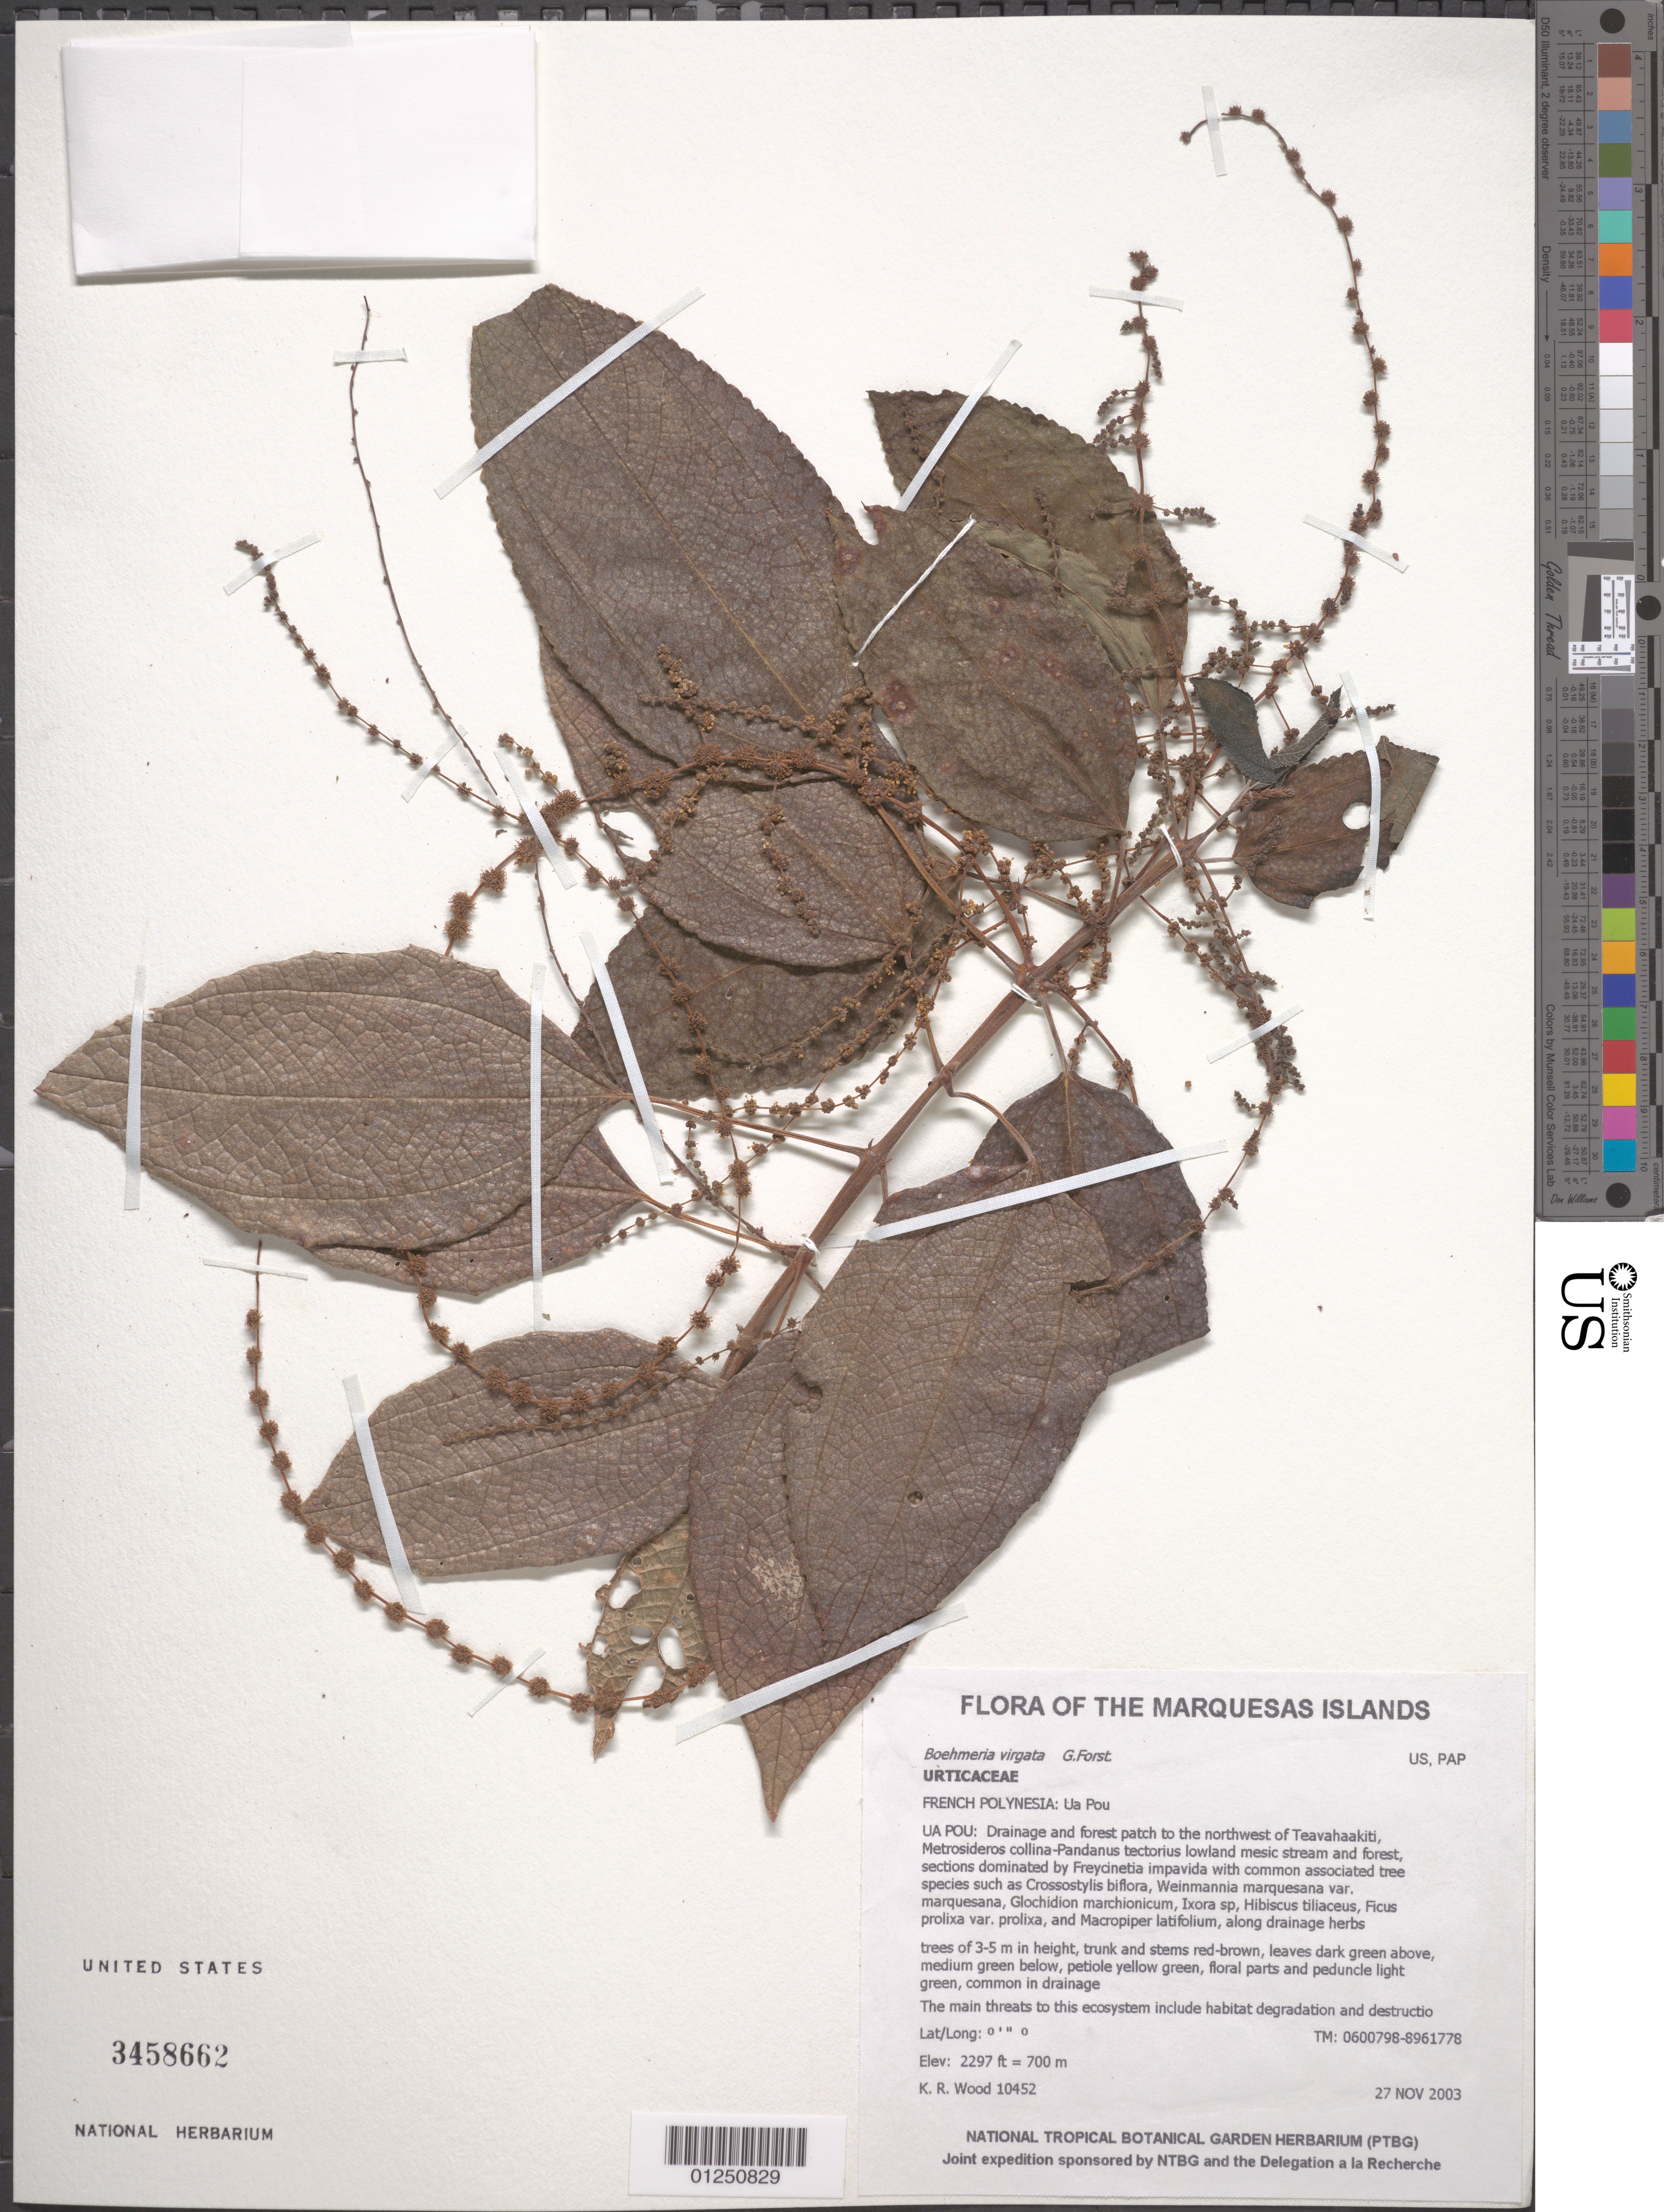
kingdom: Plantae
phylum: Tracheophyta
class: Magnoliopsida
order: Rosales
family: Urticaceae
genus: Boehmeria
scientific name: Boehmeria virgata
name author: (G. Forst.) Guill.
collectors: K. R. Wood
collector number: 10452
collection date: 2003-11-27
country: French Polynesia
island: Ua Pou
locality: Drainage and forest patch to the northwest of Teavahaakiti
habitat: Metrosideros collina - Pandanus tectorius lowland mesic stream and forest, sections dominated by Freycinetia impavida. Bottom, W aspect, moderate slope, open, mesic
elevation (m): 700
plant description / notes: Habitat degradation and destruction by feral pigs, catastrophic extinction through environmental events, predation by rats [Rattus exulans] that eat seeds, competition with non-native plant taxa such as Ageratum conyzoides, Emilia sonchifolia var. javanic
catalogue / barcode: US 3458662